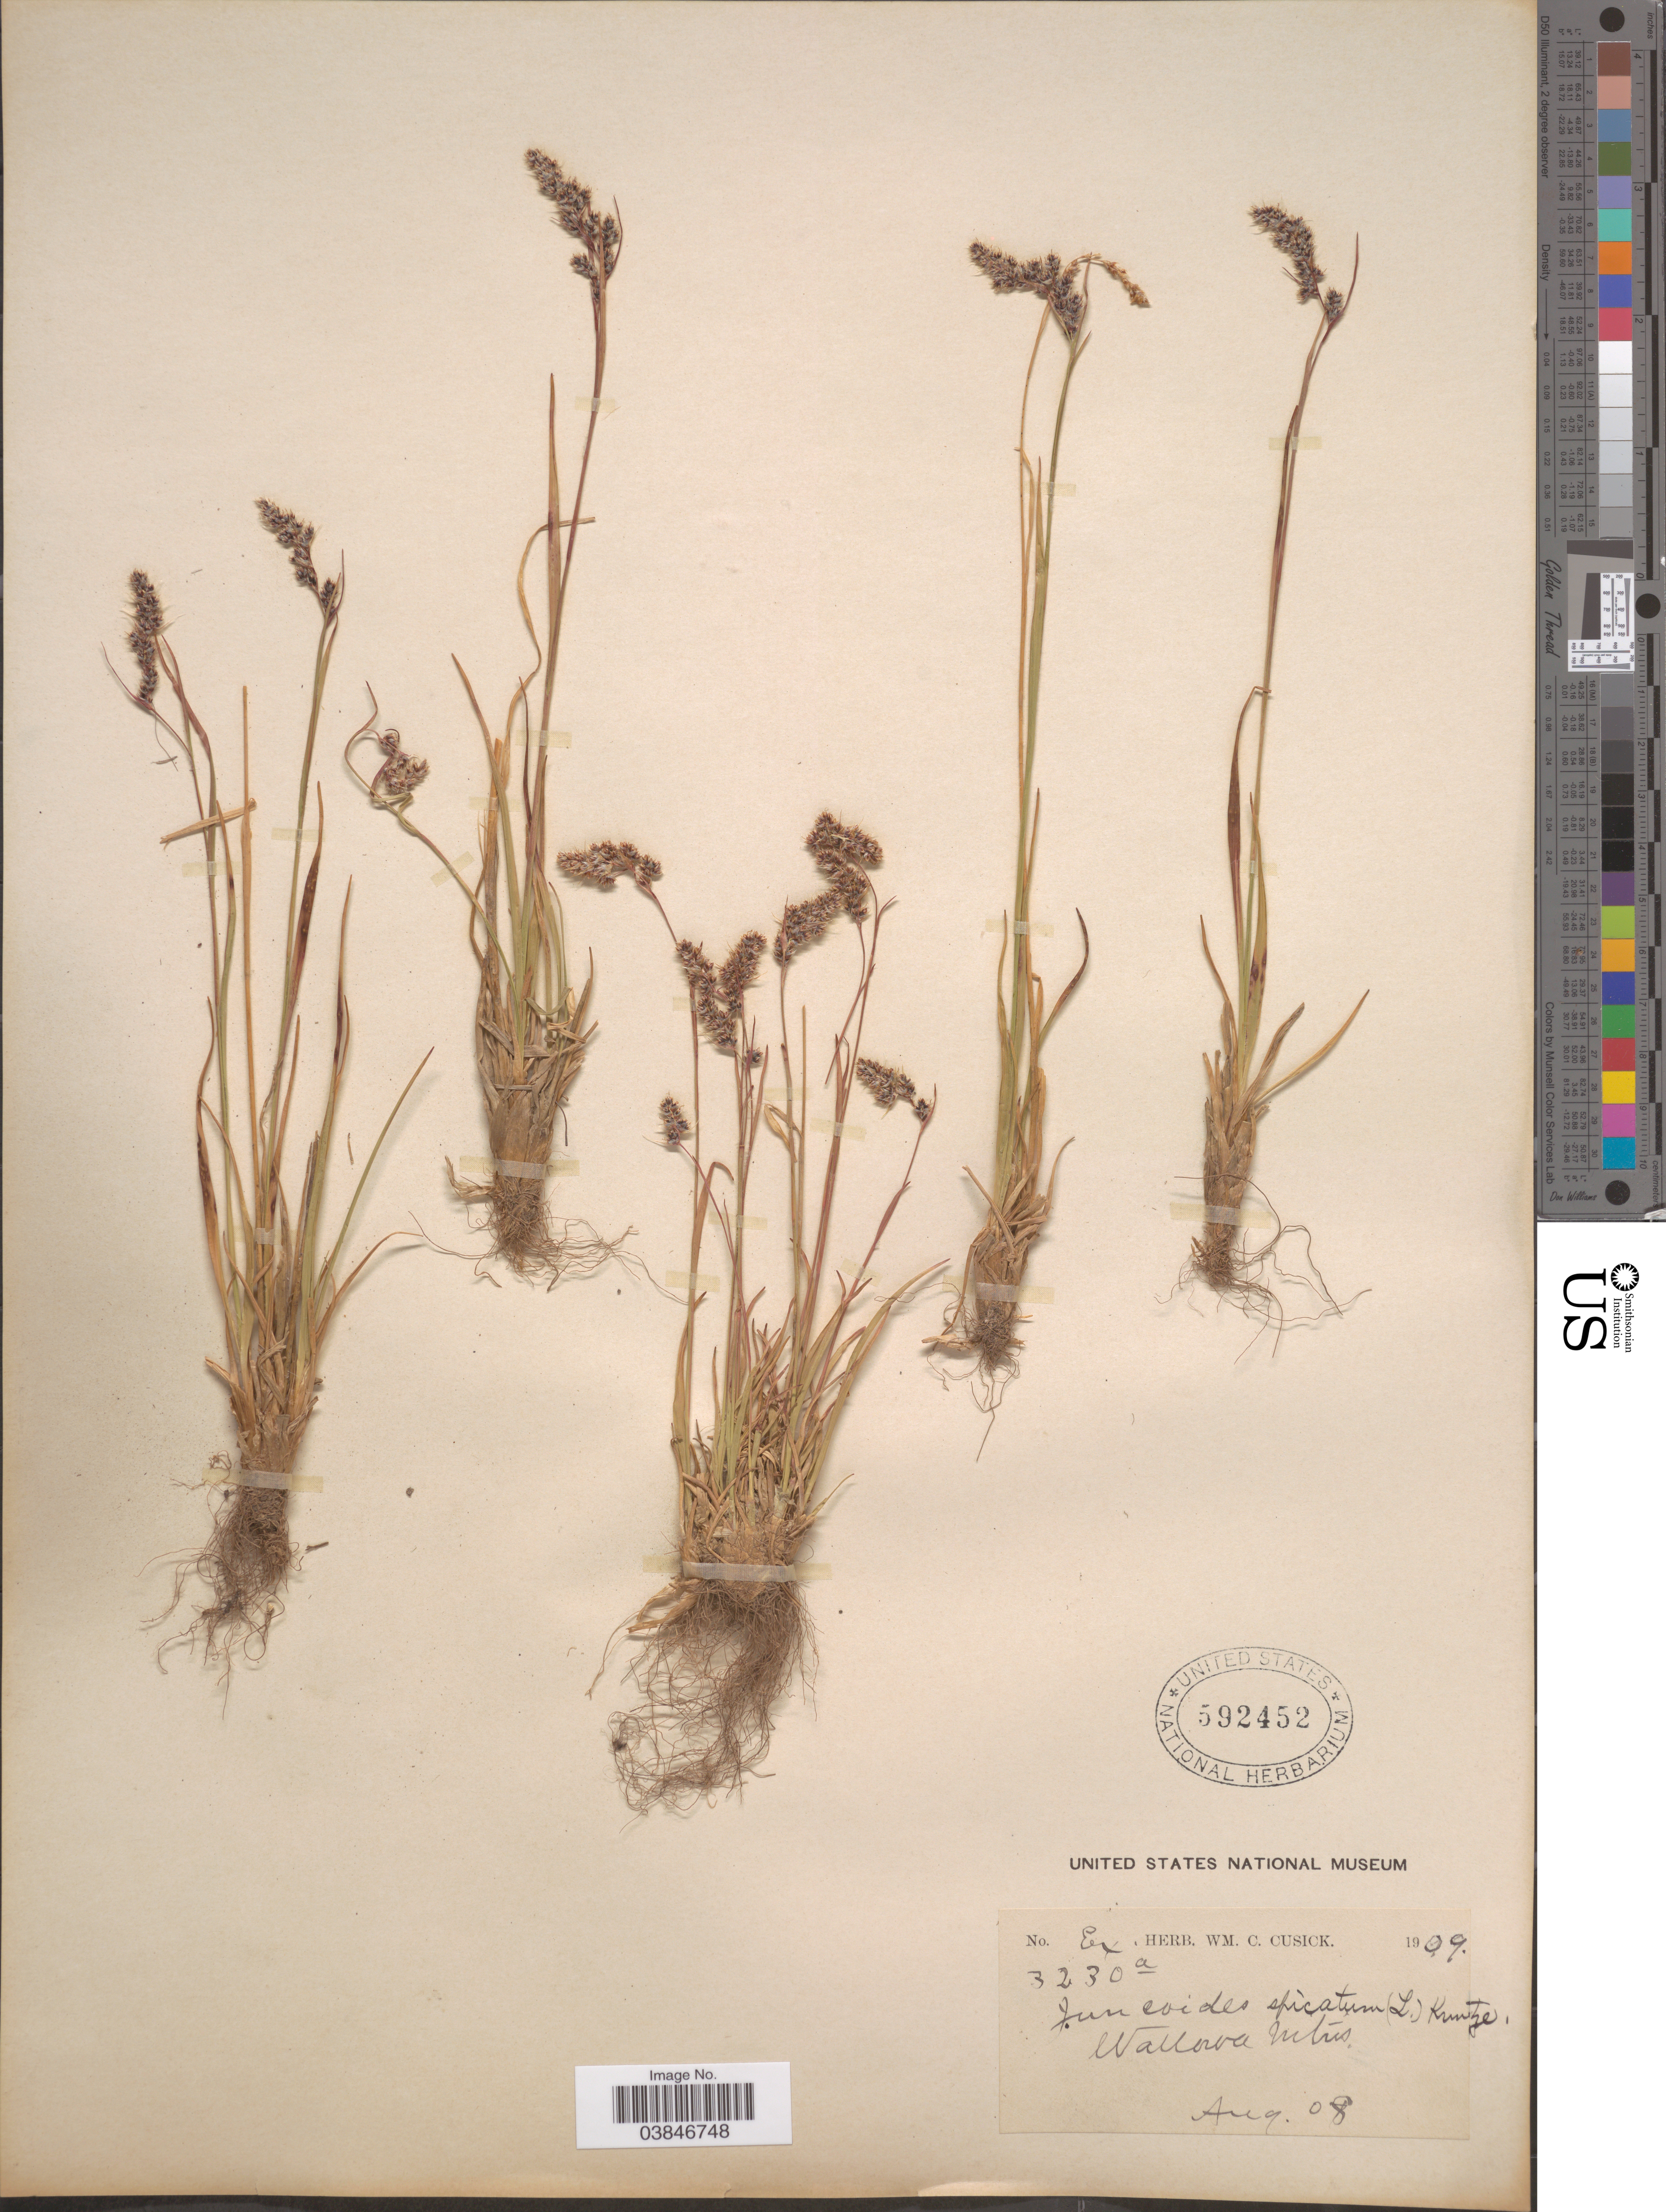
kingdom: Plantae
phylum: Tracheophyta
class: Liliopsida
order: Poales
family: Juncaceae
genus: Luzula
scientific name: Luzula spicata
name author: (L.) DC.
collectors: ex herb. Wm. C. Cusick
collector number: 3230a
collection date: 1909-08-08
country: United States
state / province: Oregon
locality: Wallowa Mtns.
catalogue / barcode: US 592452